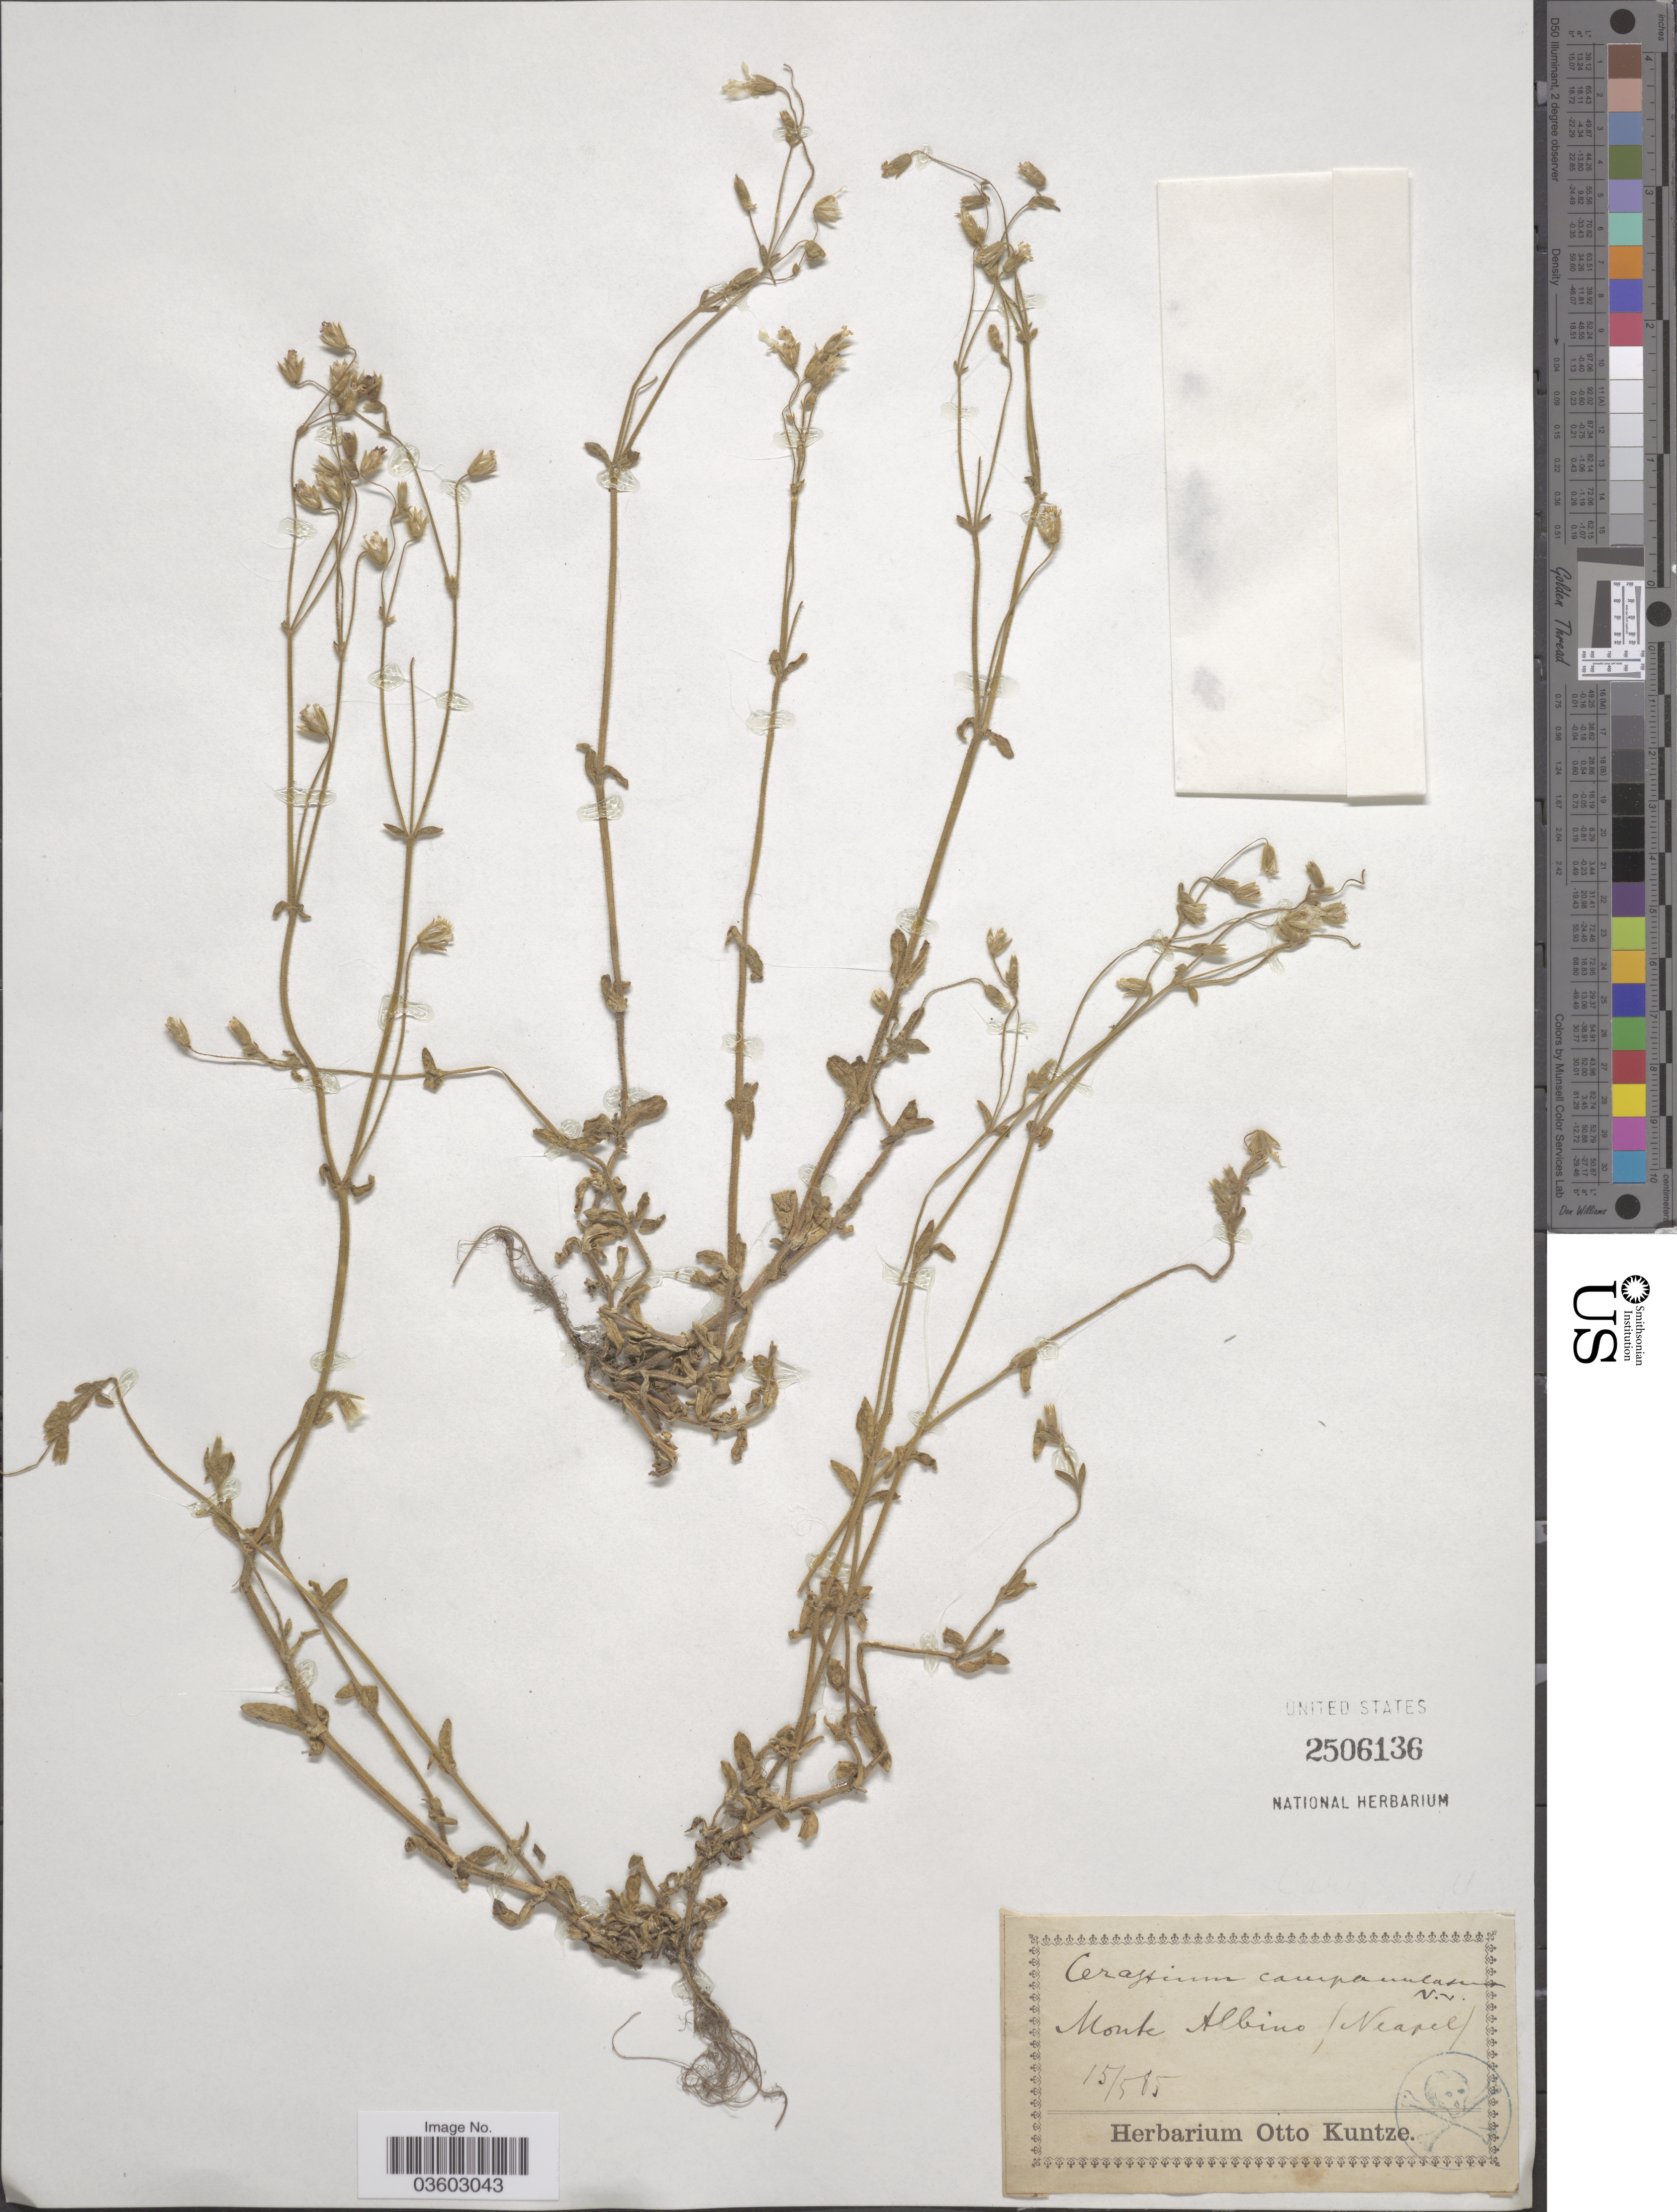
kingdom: Plantae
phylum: Tracheophyta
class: Magnoliopsida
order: Caryophyllales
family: Caryophyllaceae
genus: Cerastium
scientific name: Cerastium campanulatum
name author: Viv.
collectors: ex herb. Otto Kuntze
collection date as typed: Transcribed d/m/y: 15/5/85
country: Italy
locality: Monte Albino (Neapel).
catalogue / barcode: US 2506136